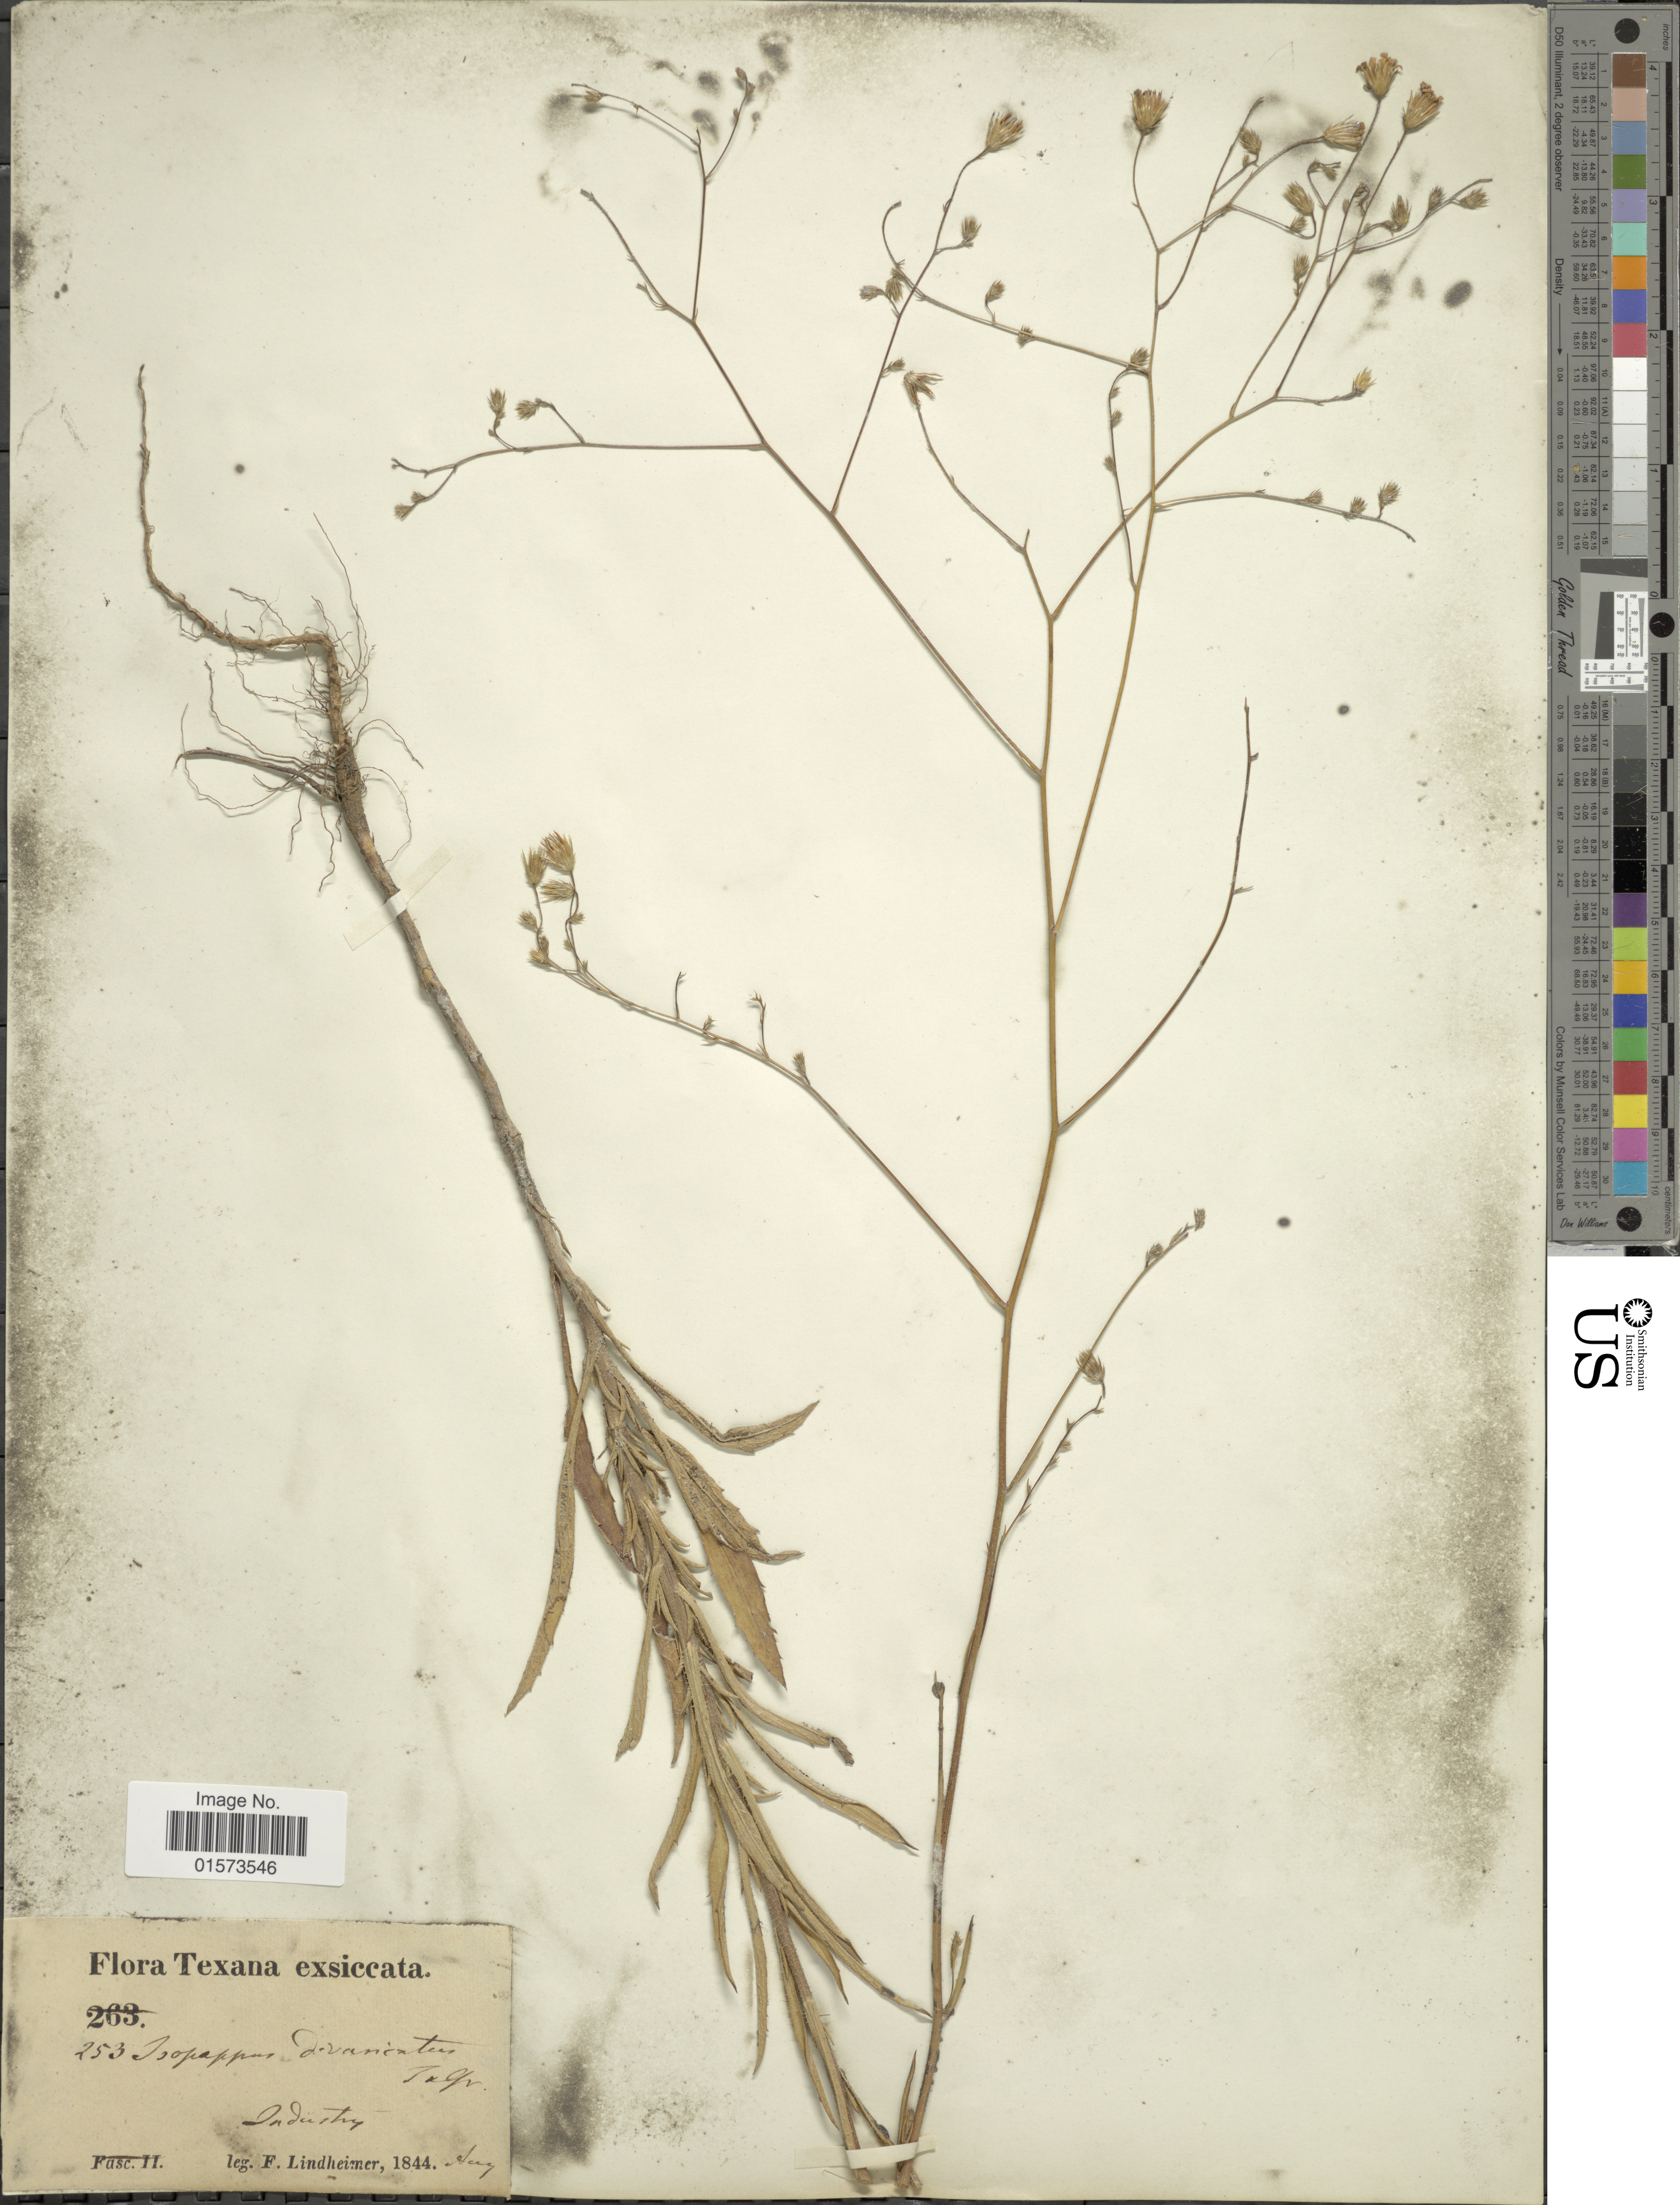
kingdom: Plantae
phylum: Tracheophyta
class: Magnoliopsida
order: Asterales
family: Asteraceae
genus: Croptilon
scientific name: Croptilon divaricatum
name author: (Nutt.) Raf.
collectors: F. Lindheimer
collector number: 253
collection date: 1844-08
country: United States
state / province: Texas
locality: Industry